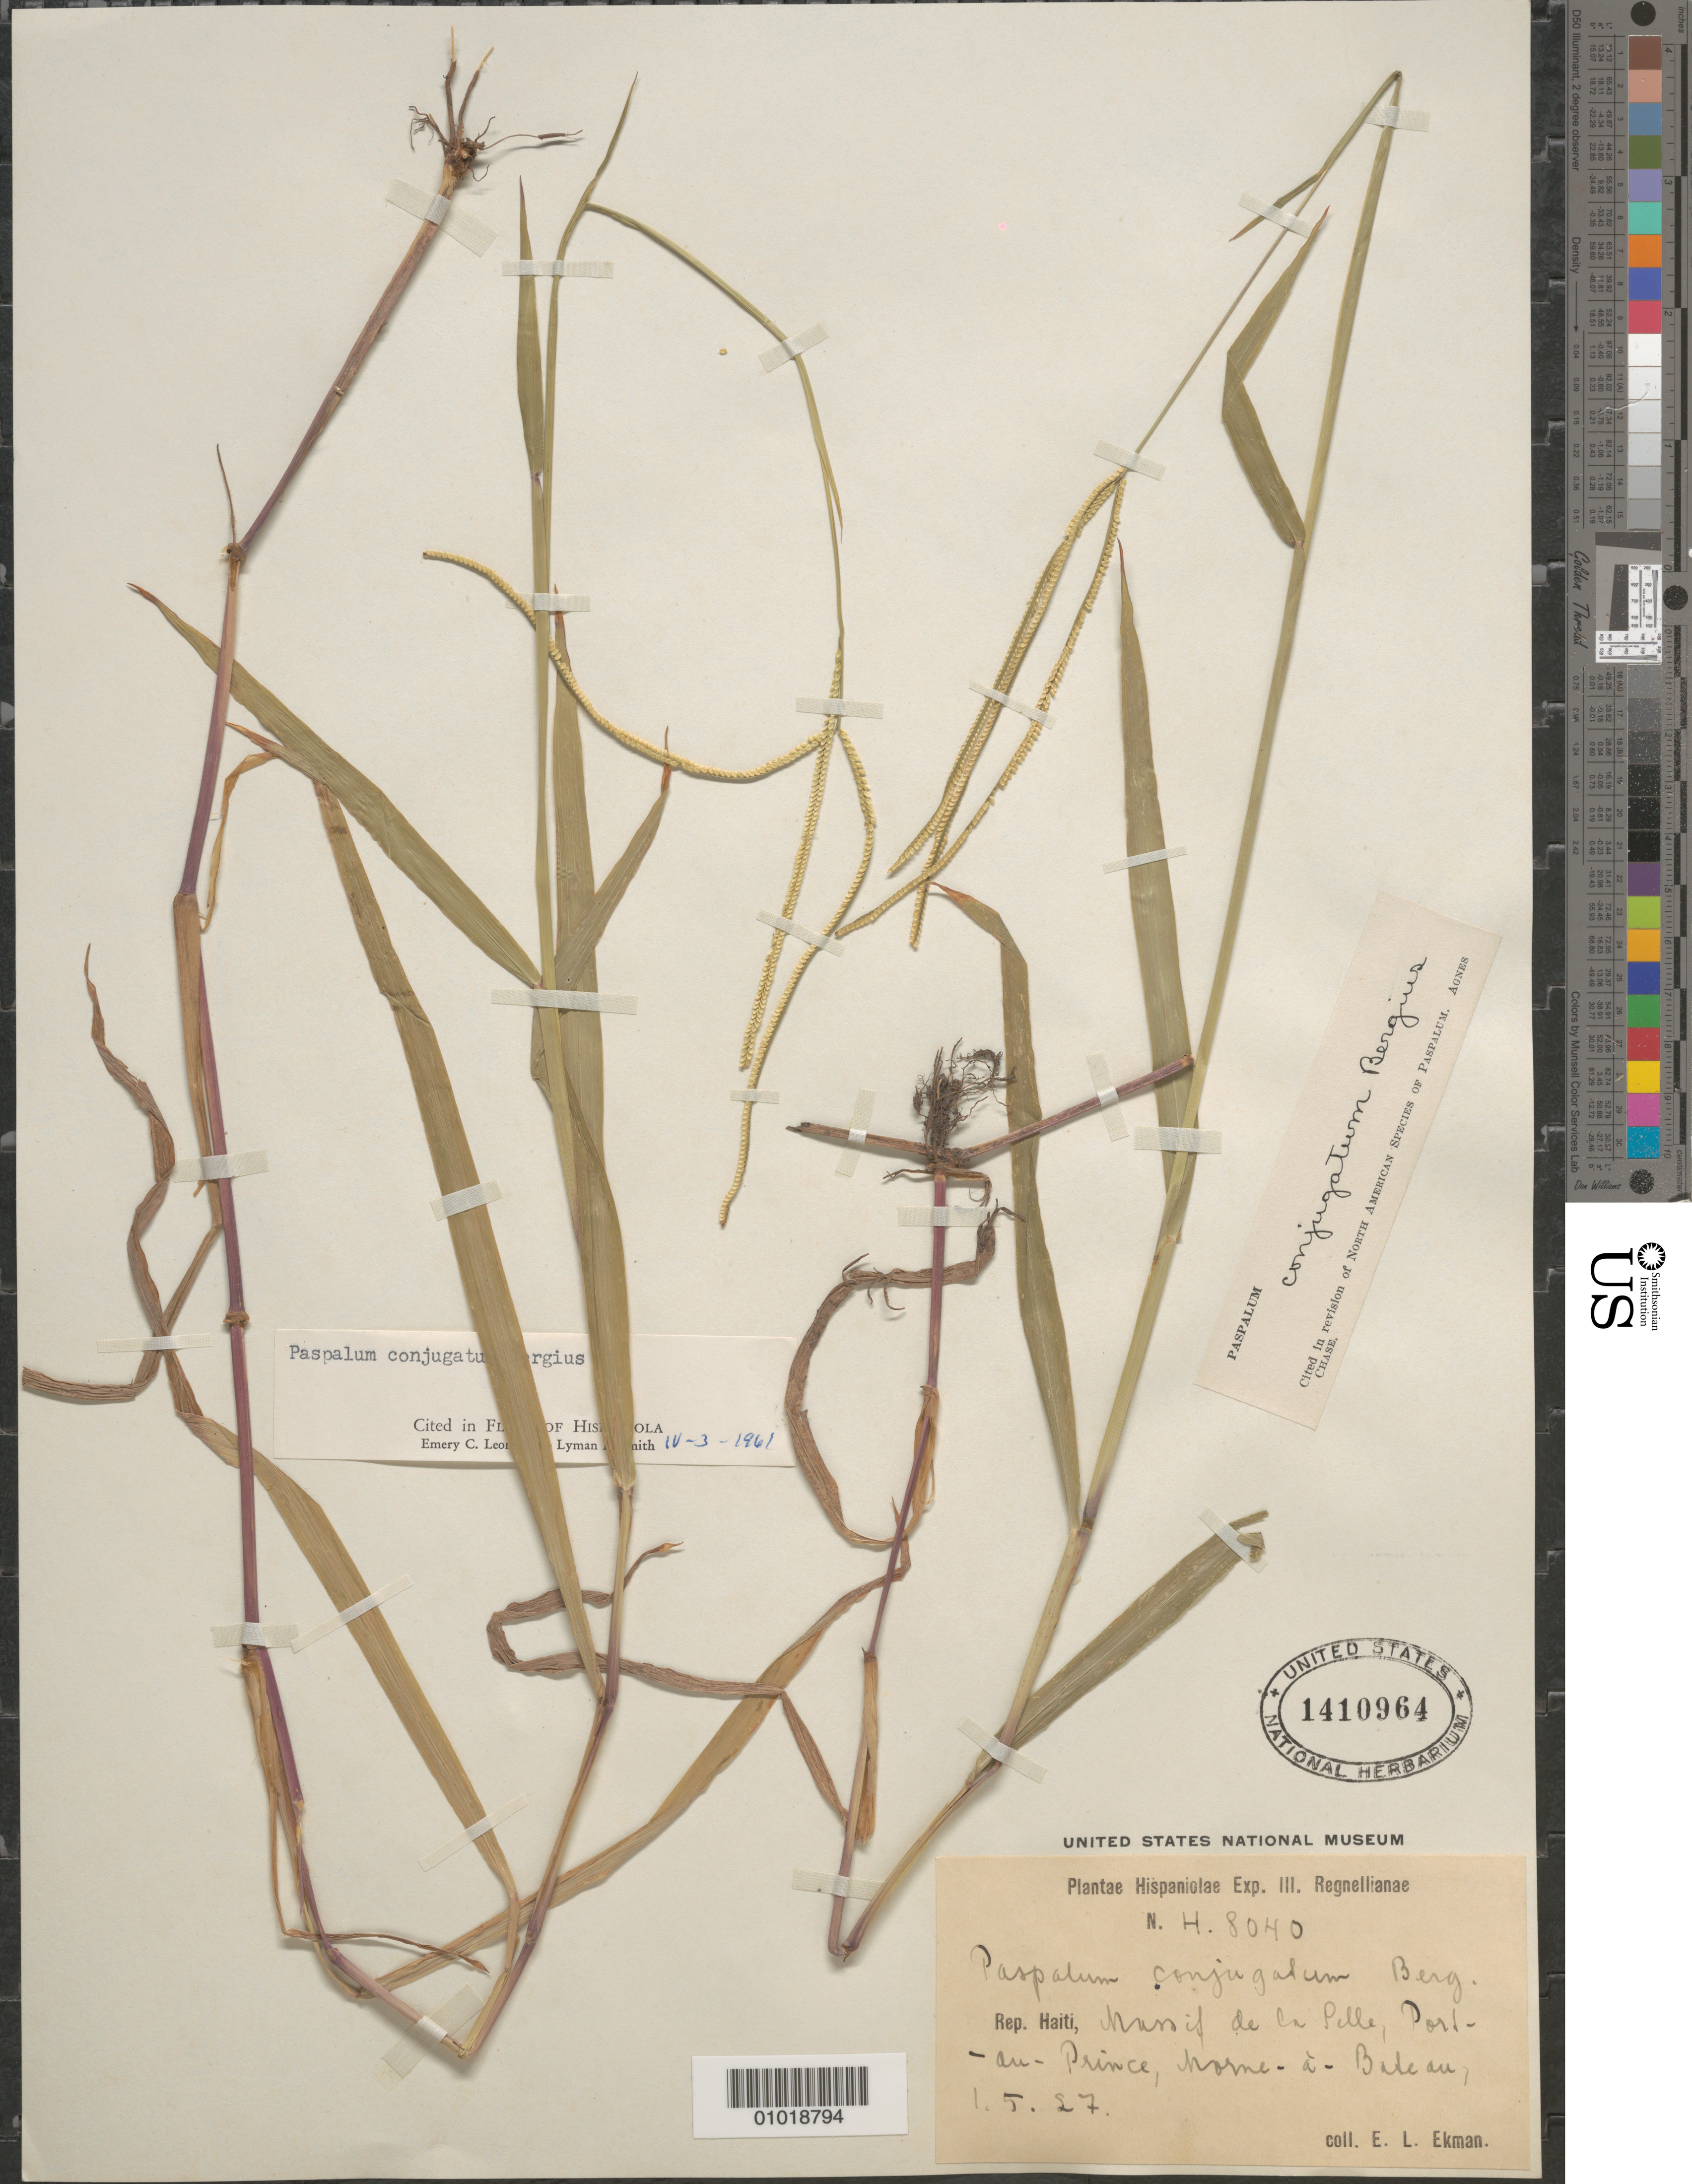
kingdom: Plantae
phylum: Tracheophyta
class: Liliopsida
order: Poales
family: Poaceae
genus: Paspalum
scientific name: Paspalum conjugatum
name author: P.J. Bergius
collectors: E. L. Ekman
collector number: H 804 D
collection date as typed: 01 May 1927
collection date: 1927-05-01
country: Haiti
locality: Manif de la Pelle [sp], Port-au-Prince, Morne-a-Bale [sp]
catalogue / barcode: US 1410964